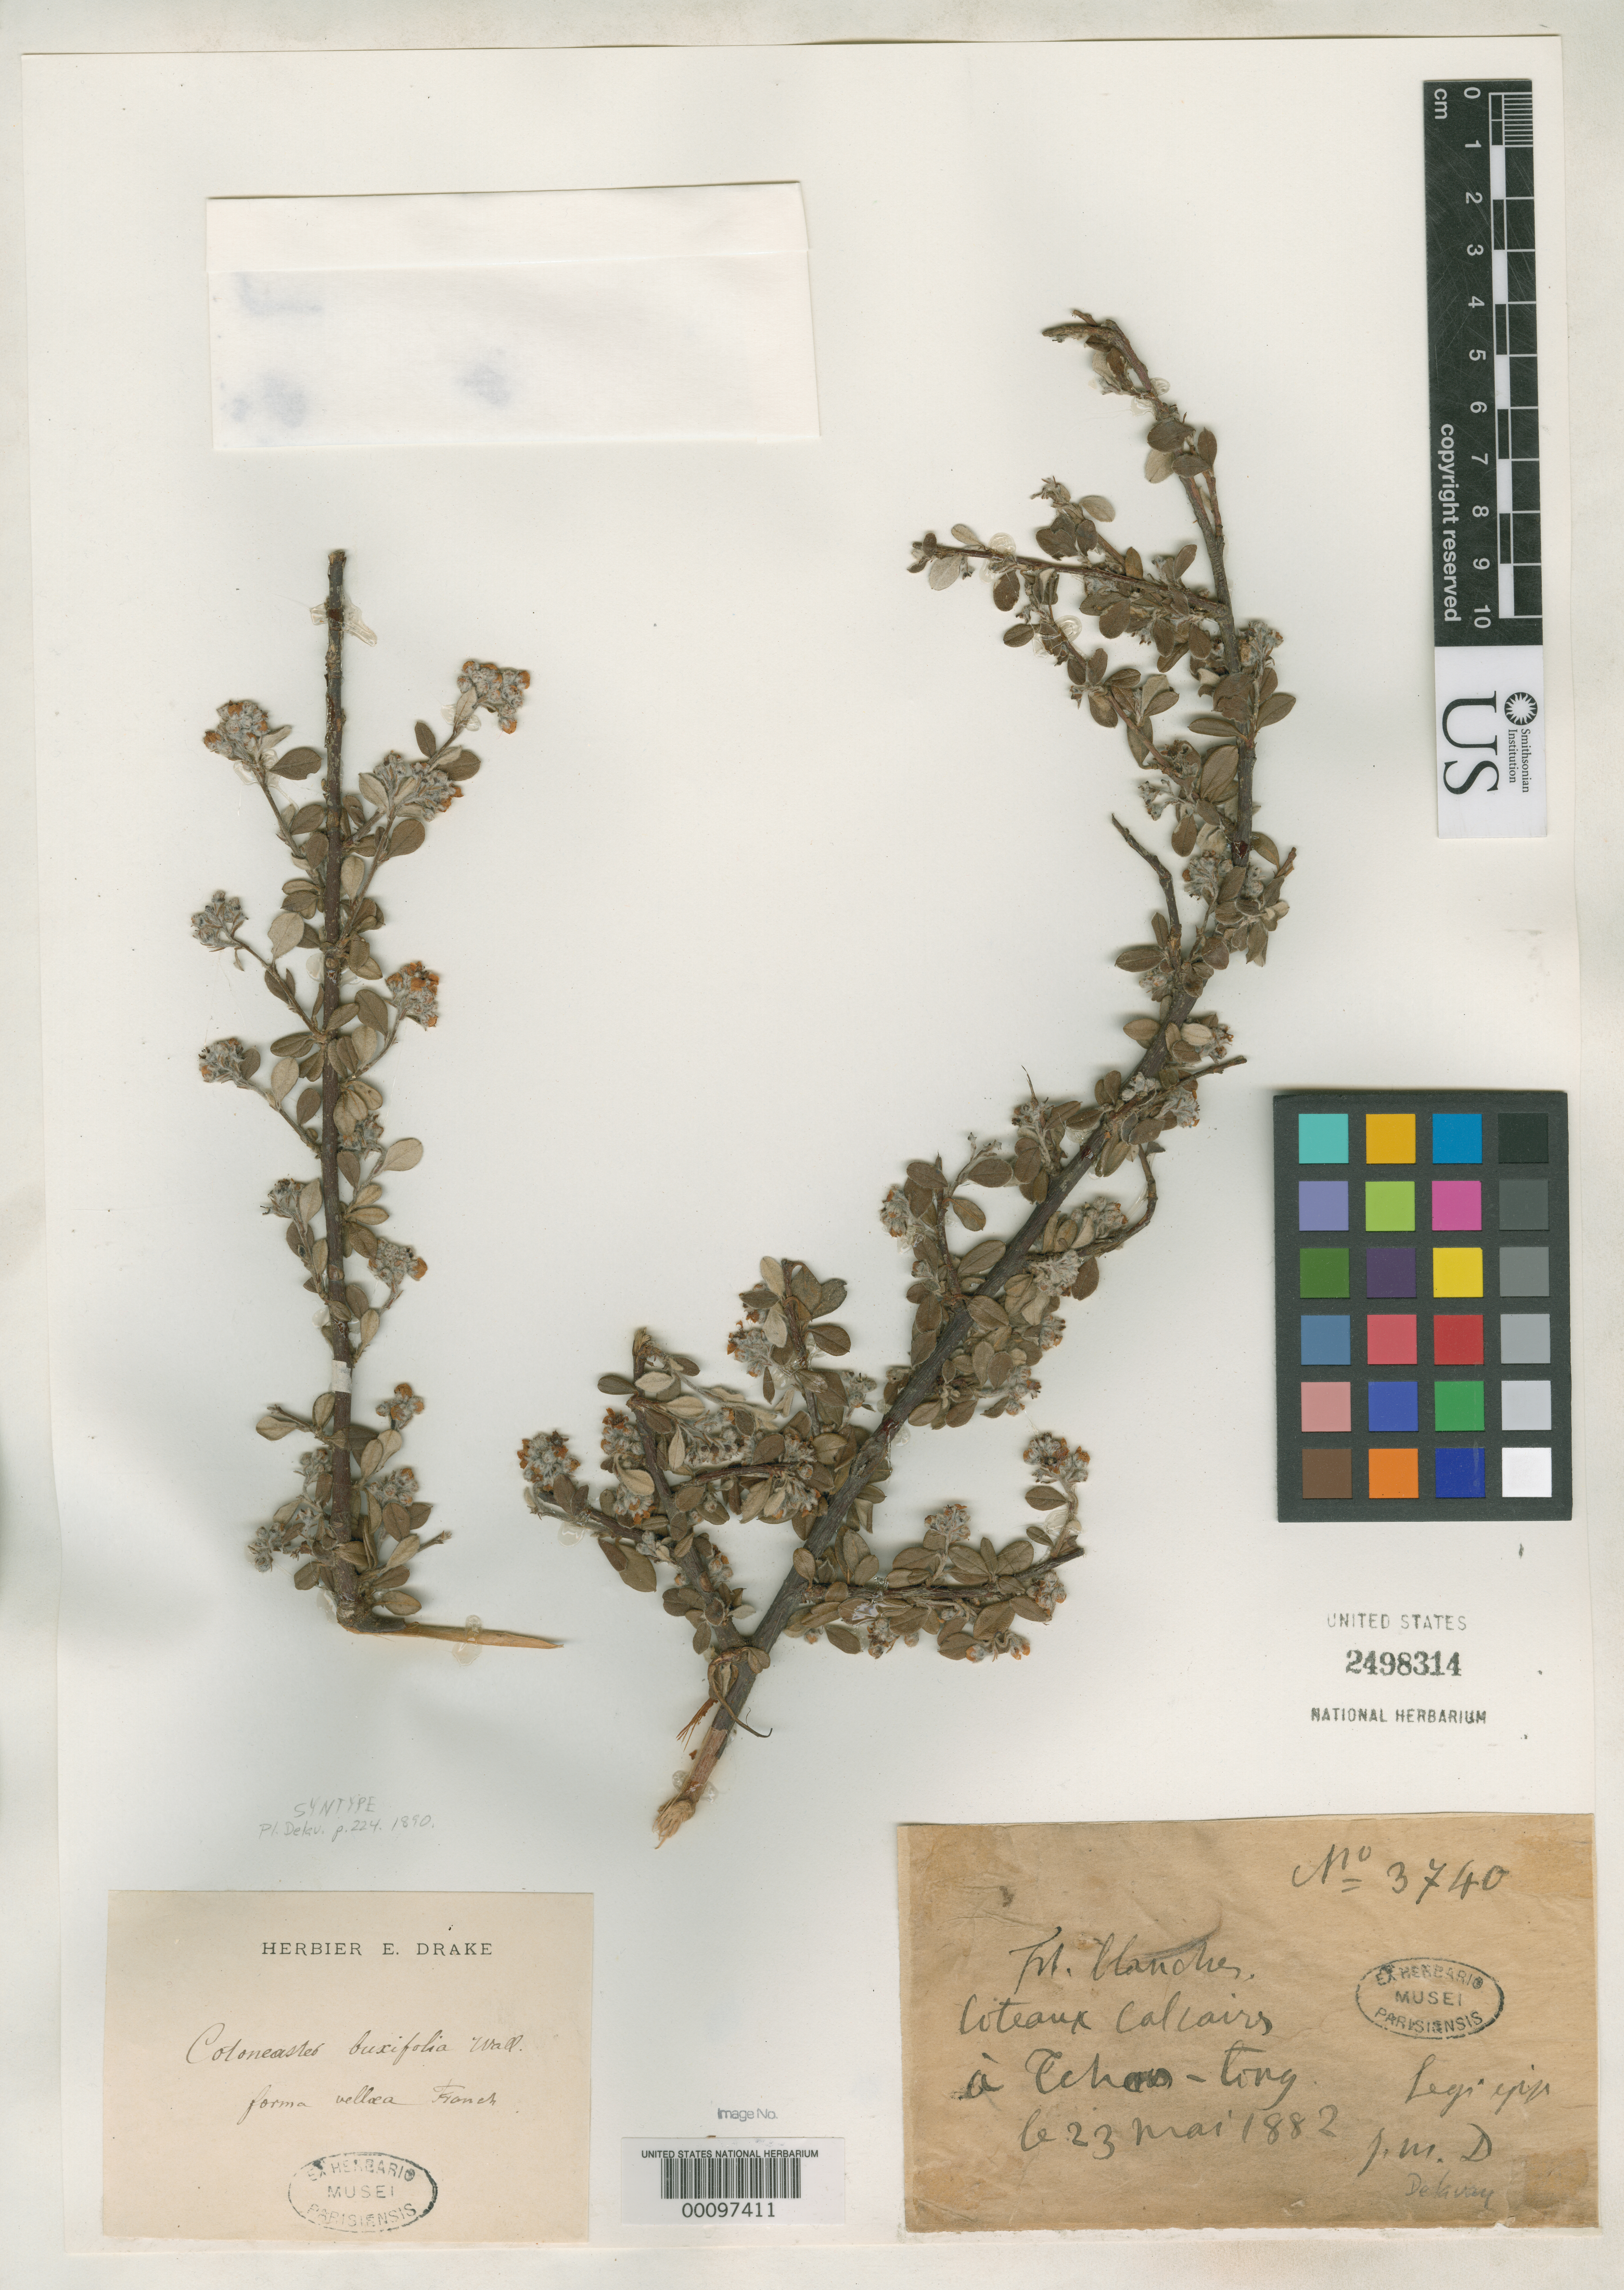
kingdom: Plantae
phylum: Tracheophyta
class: Magnoliopsida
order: Rosales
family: Rosaceae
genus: Cotoneaster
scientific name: Cotoneaster buxifolius f. vellaea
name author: Franch.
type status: Syntype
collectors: P. Delavay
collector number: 3740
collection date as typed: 23 May 1882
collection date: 1882-05-23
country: China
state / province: Yunnan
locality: Tchao-tong.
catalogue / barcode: US 2498314